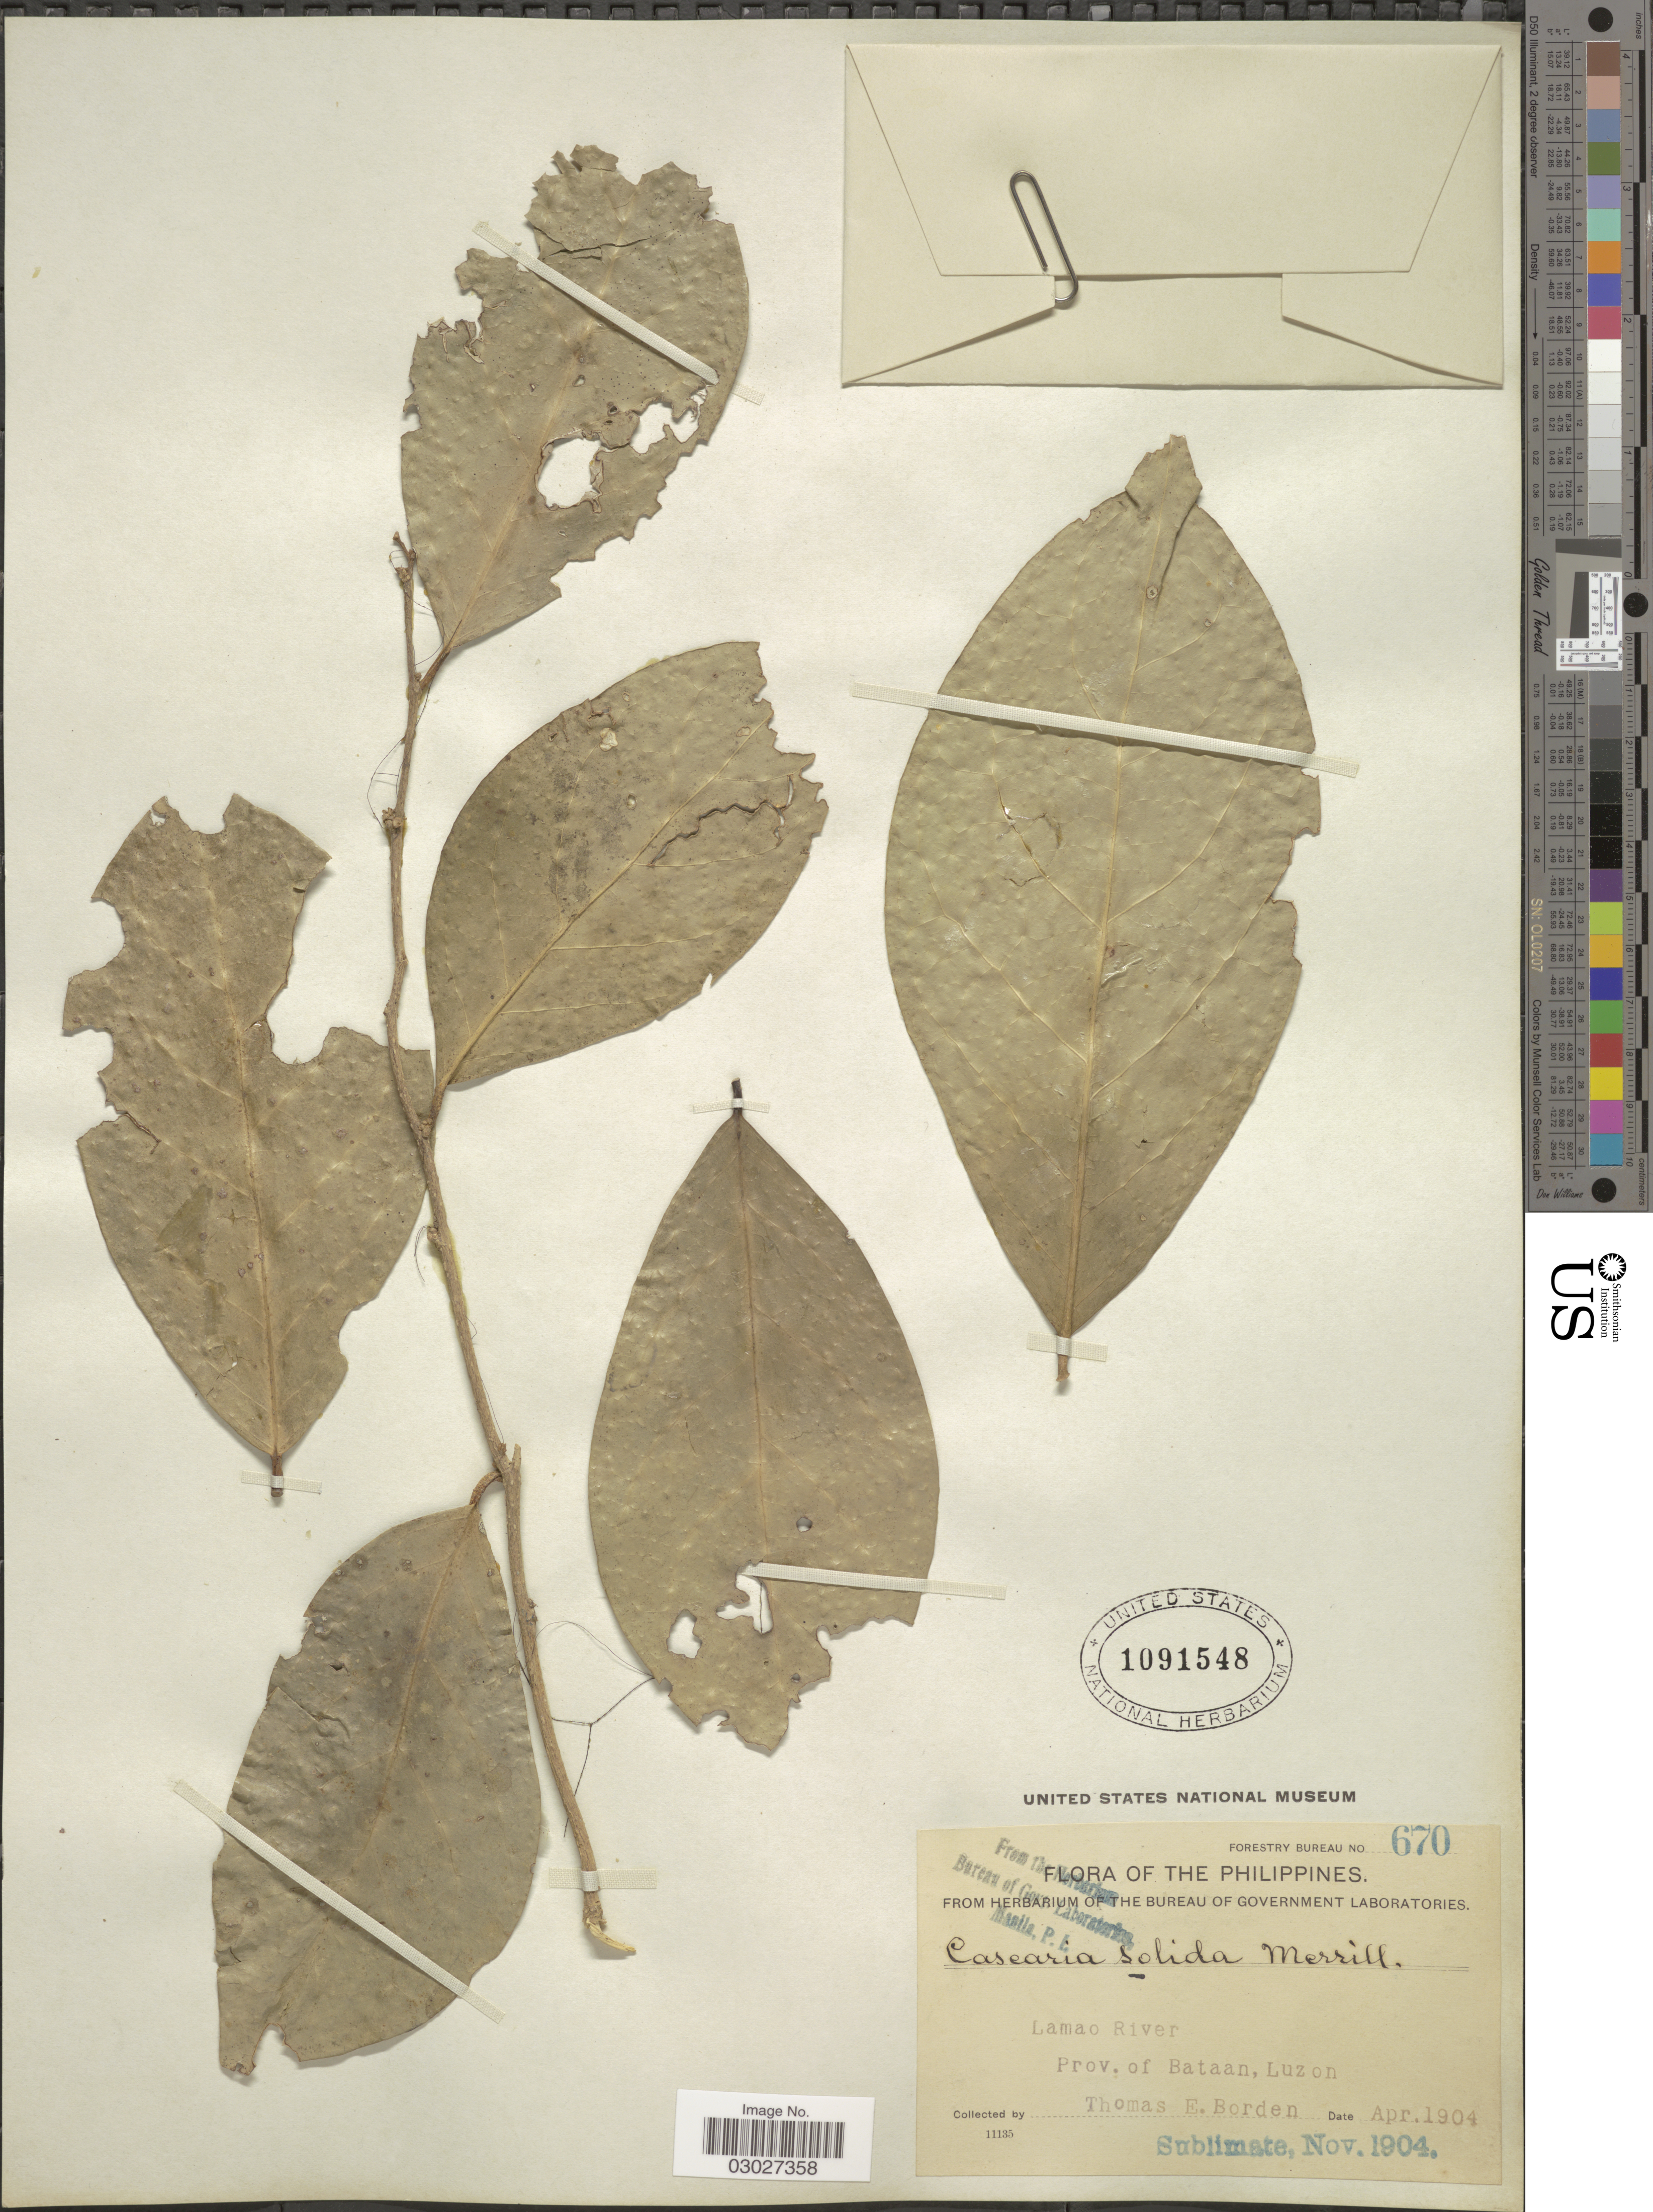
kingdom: Plantae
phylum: Tracheophyta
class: Magnoliopsida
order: Malpighiales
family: Salicaceae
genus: Casearia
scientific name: Casearia trivalvis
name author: (Blanco) Merr.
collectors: T. E. Borden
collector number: Forestry Bureau 670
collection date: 1904-04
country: Philippines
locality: Lamao River. prov. of Bataan, Luzon.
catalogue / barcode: US 1091548